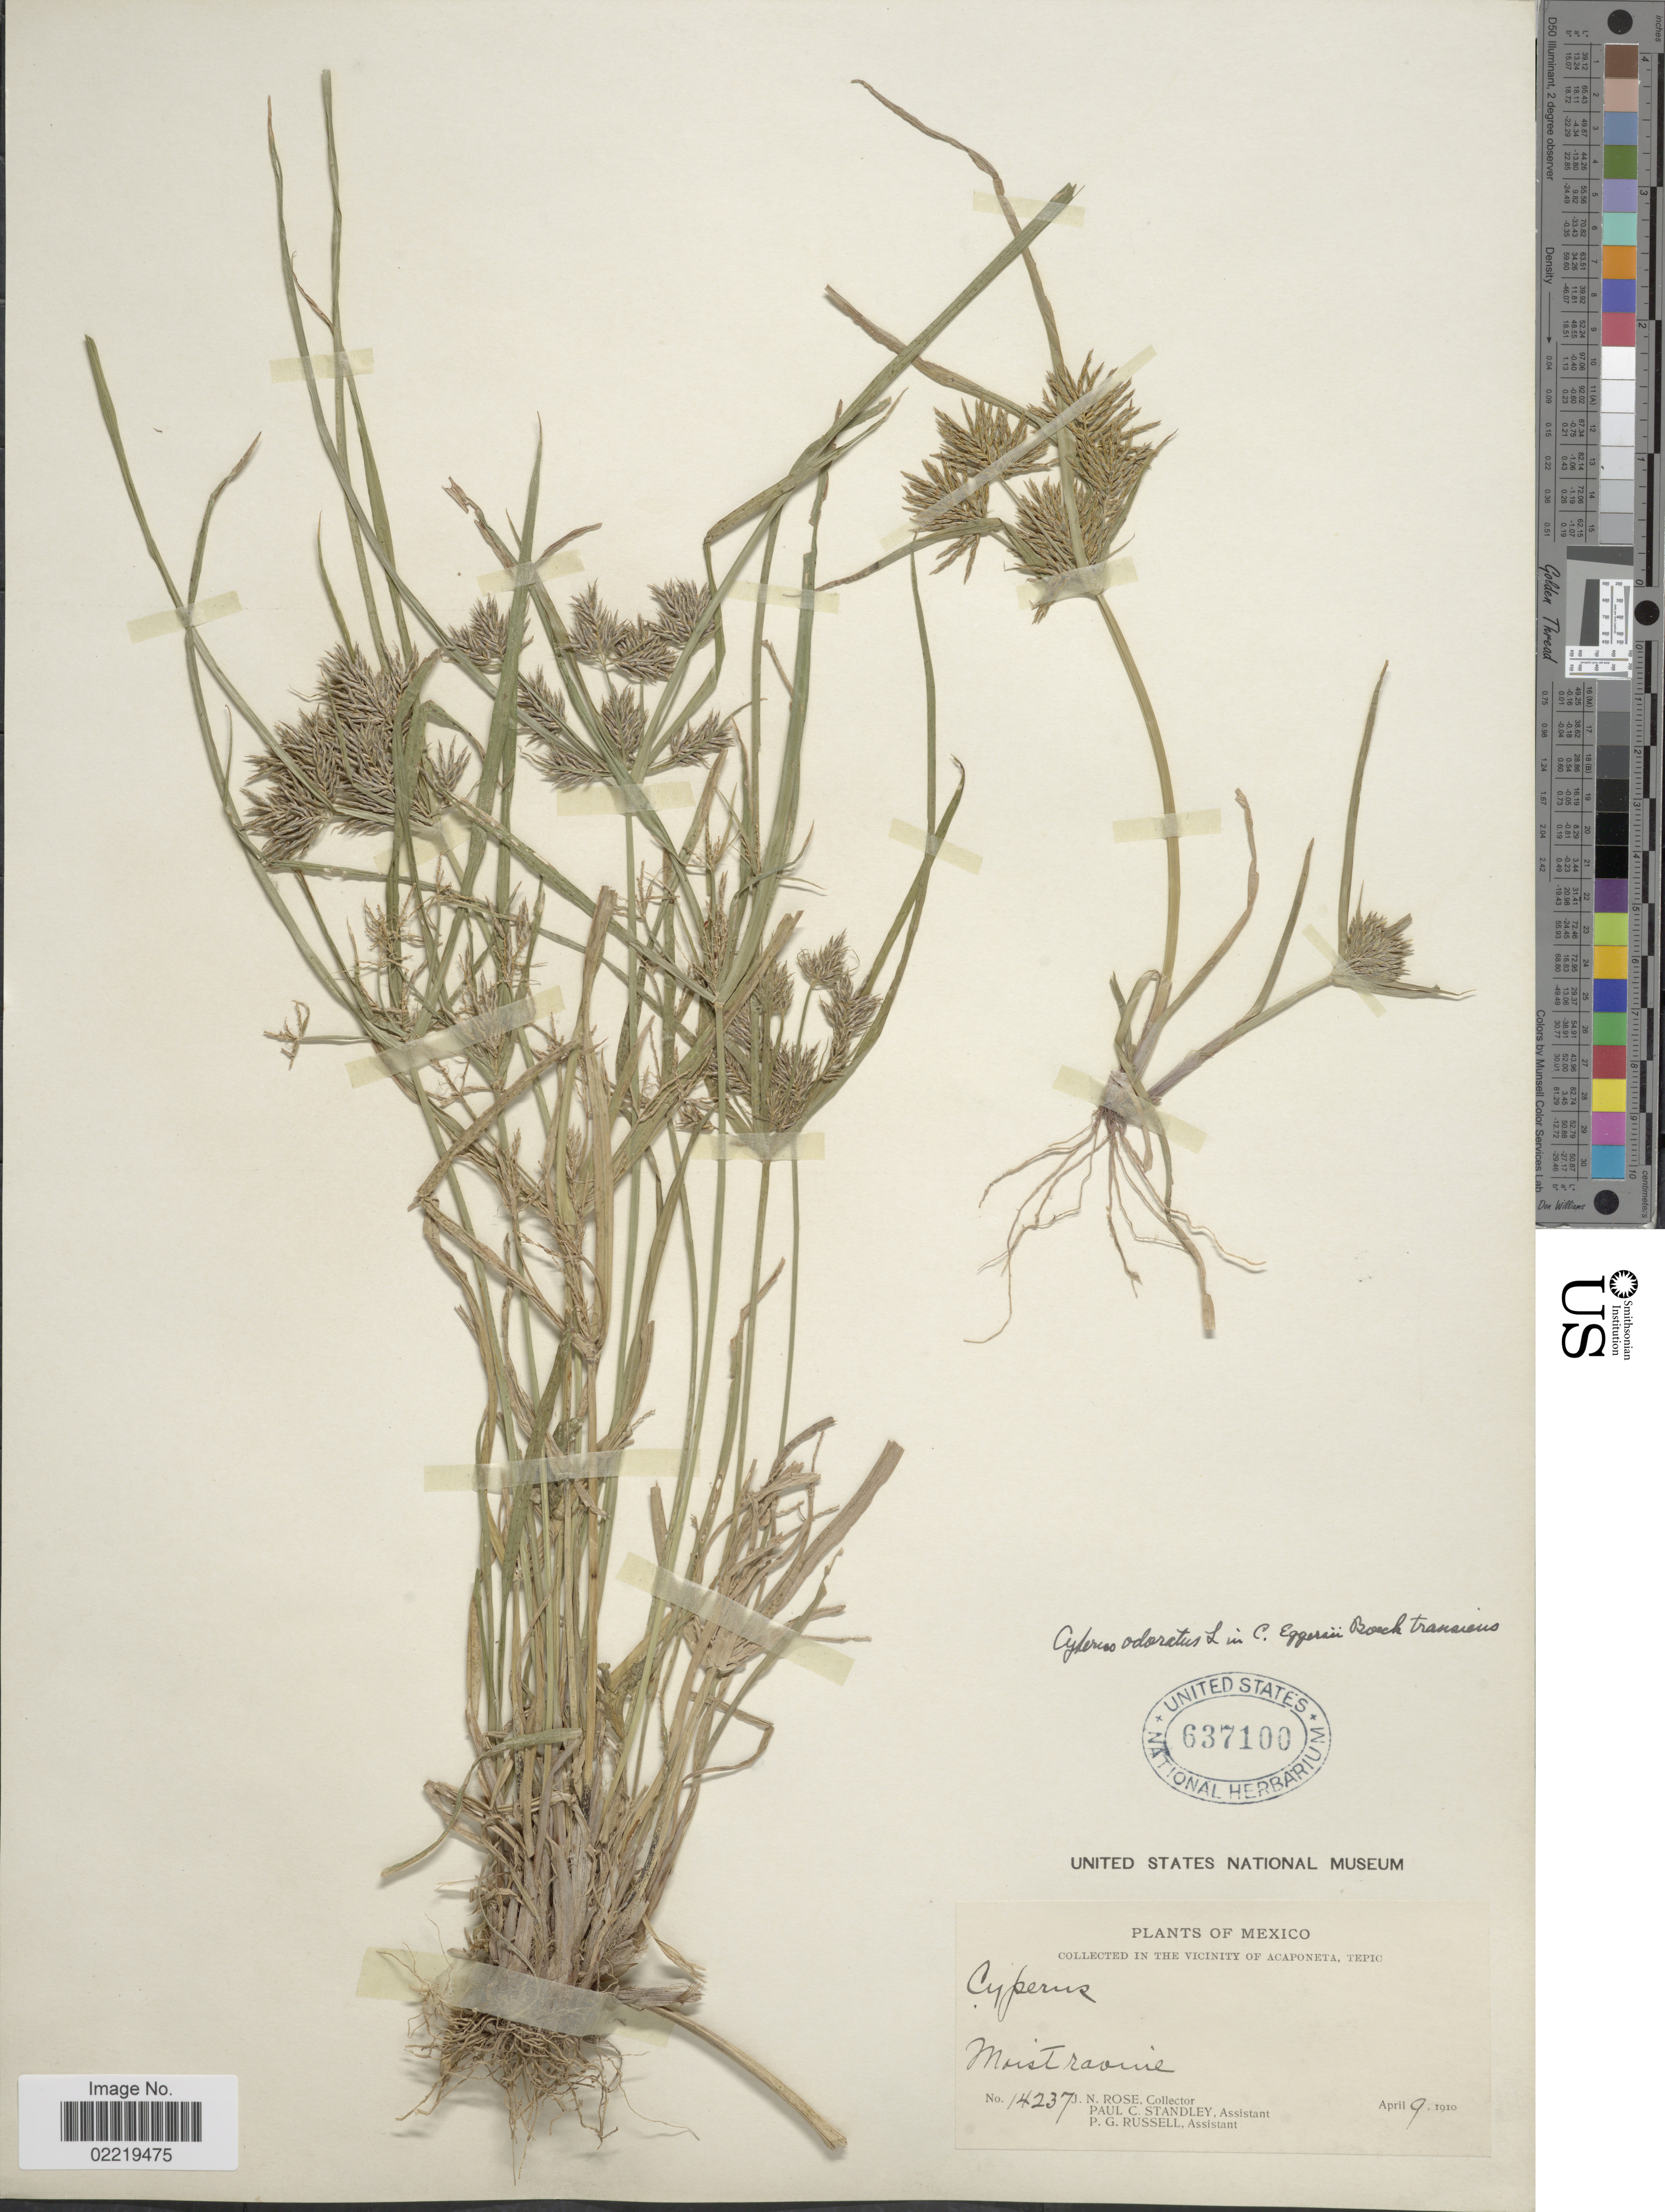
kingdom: Plantae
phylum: Tracheophyta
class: Liliopsida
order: Poales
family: Cyperaceae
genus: Cyperus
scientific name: Cyperus odoratus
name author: L.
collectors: J. N. Rose, P. C. Standley & P. G. Russell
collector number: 14237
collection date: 1910-04-09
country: Mexico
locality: In the vicinity of Acaponeta, Tepic, moist ravine.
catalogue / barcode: US 637100